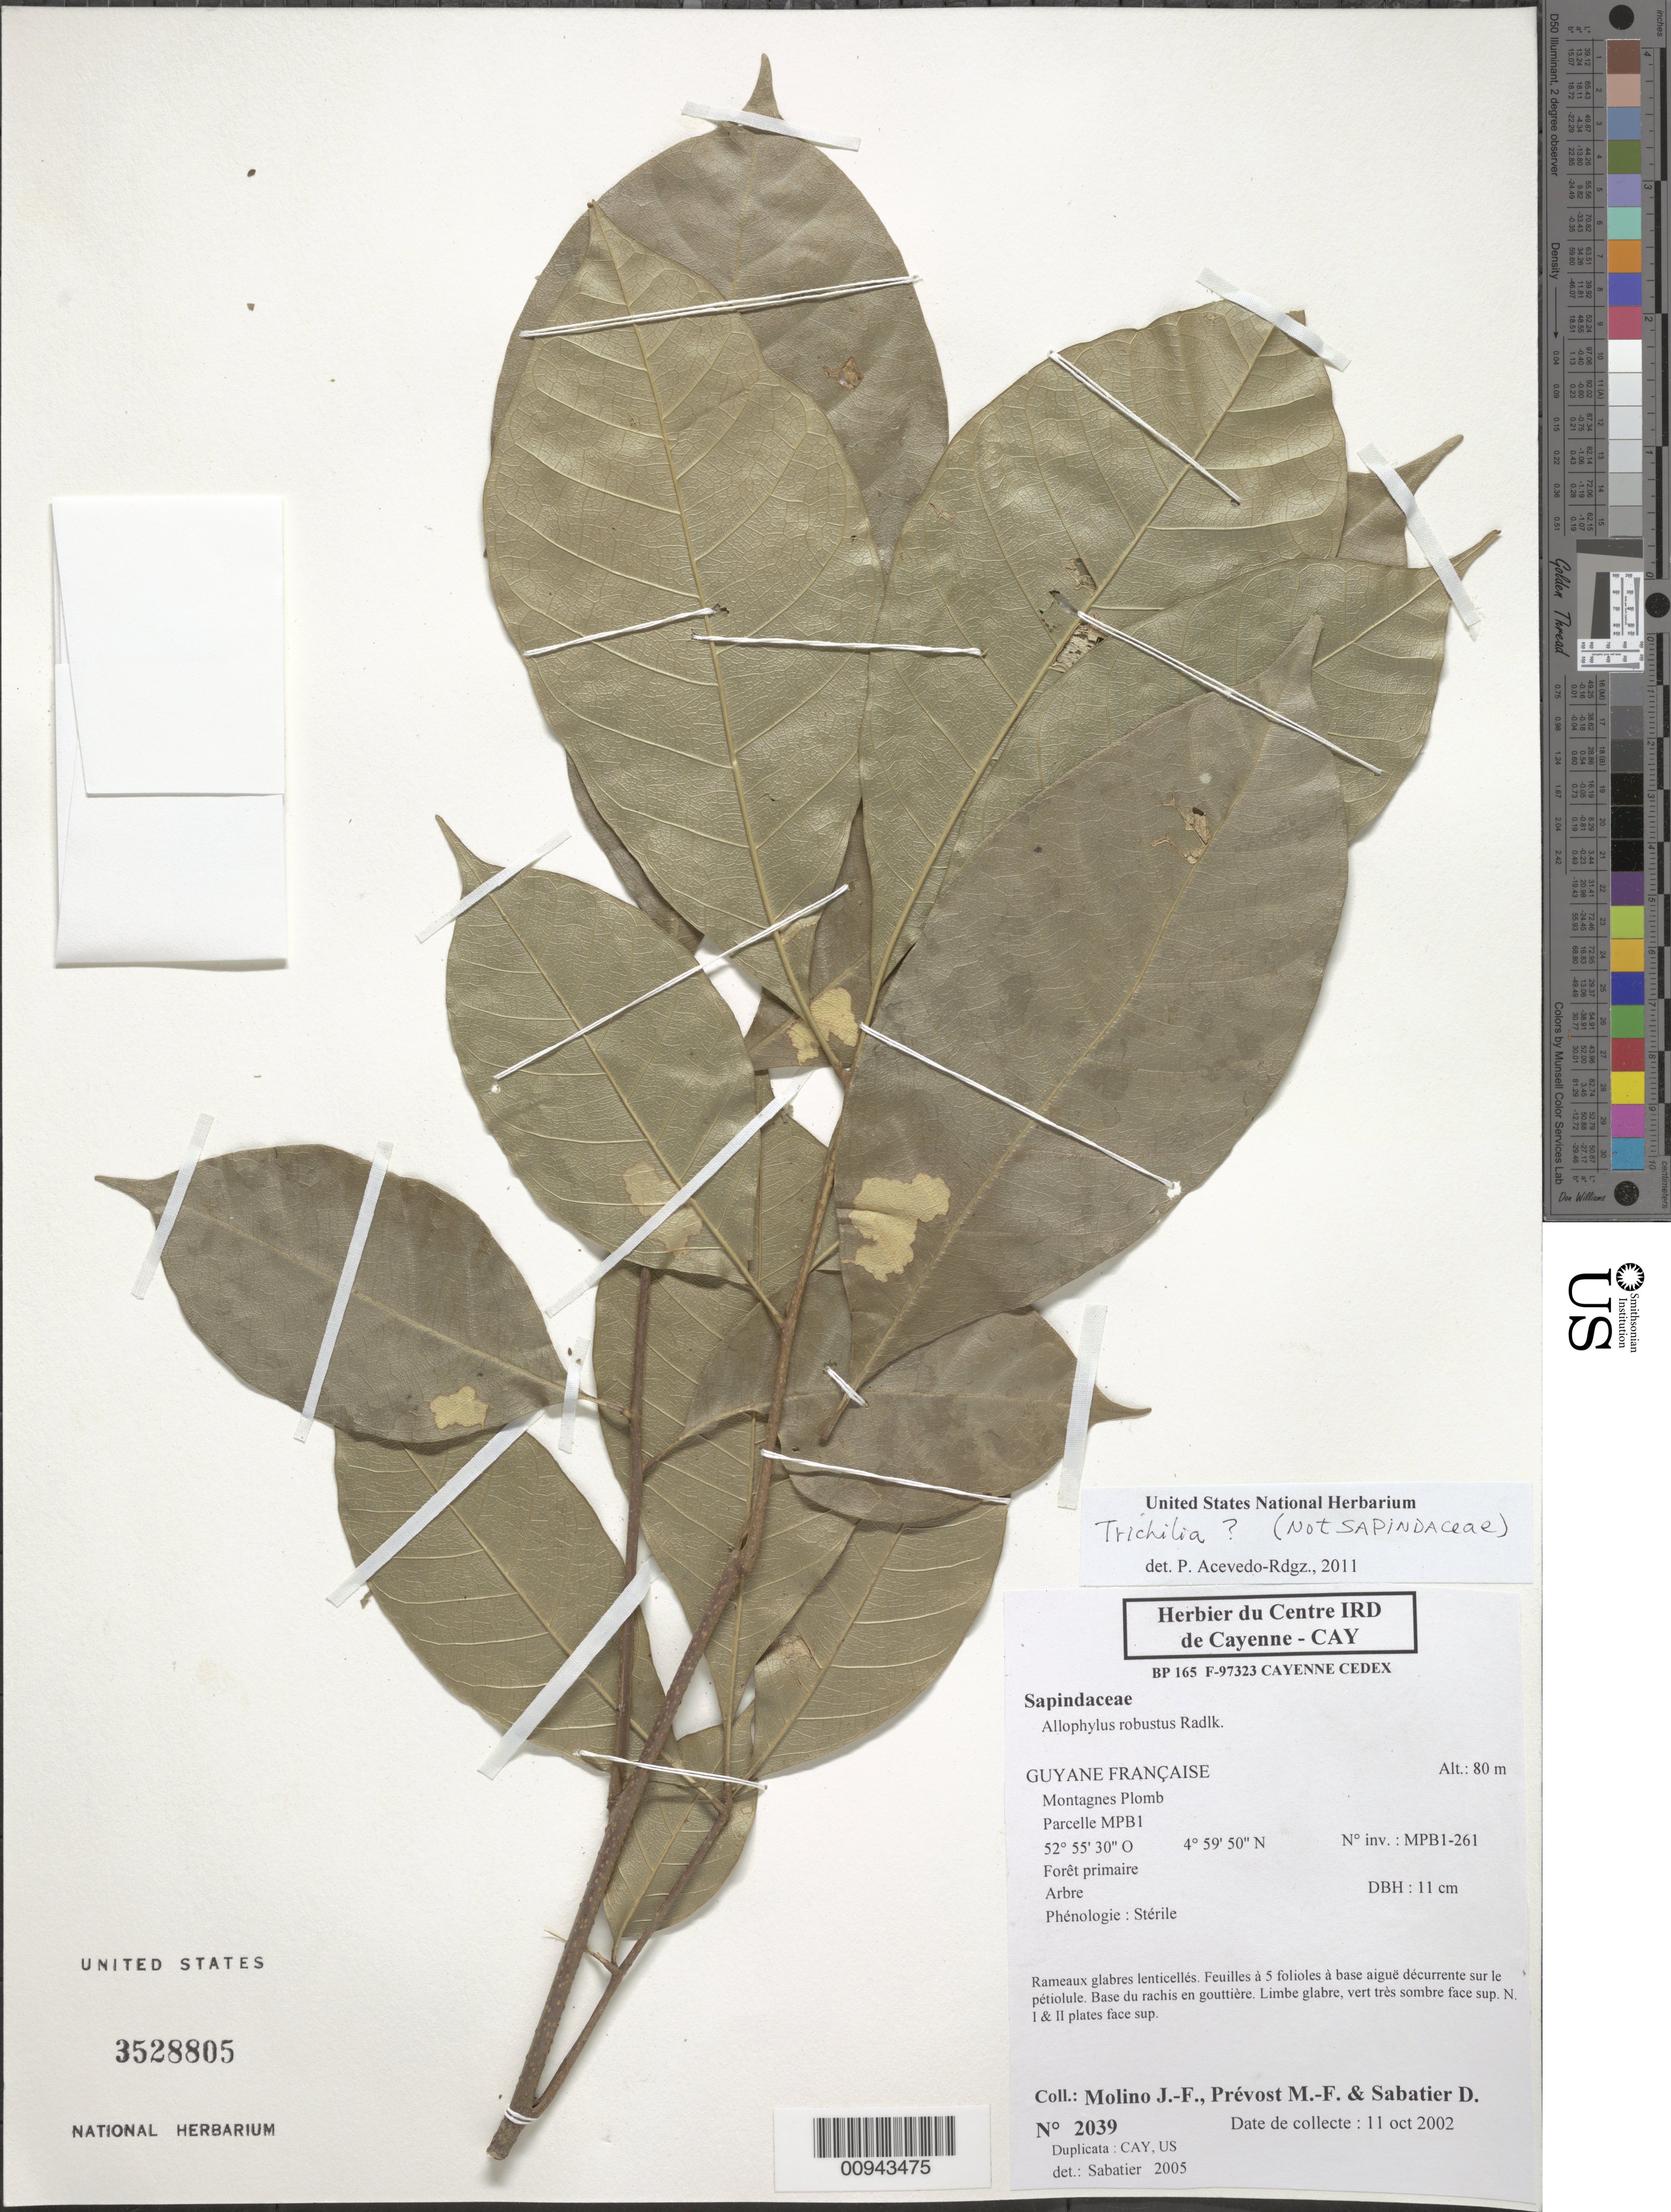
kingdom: Plantae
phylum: Tracheophyta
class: Magnoliopsida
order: Sapindales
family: Meliaceae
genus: Trichilia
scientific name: Trichilia sp.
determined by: Acevedo-Rodríguez, P., (BOT), Smithsonian Institution - National Museum of Natural History (UNITED STATES)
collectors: J. Molino, M.-F. Prévost & D. Sabatier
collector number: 2039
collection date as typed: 11-Oct-02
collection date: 2002-10-11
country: French Guiana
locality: Montages Plomb. Parcelle MPB1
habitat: Forêt primaire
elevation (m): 80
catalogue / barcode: US 3528805